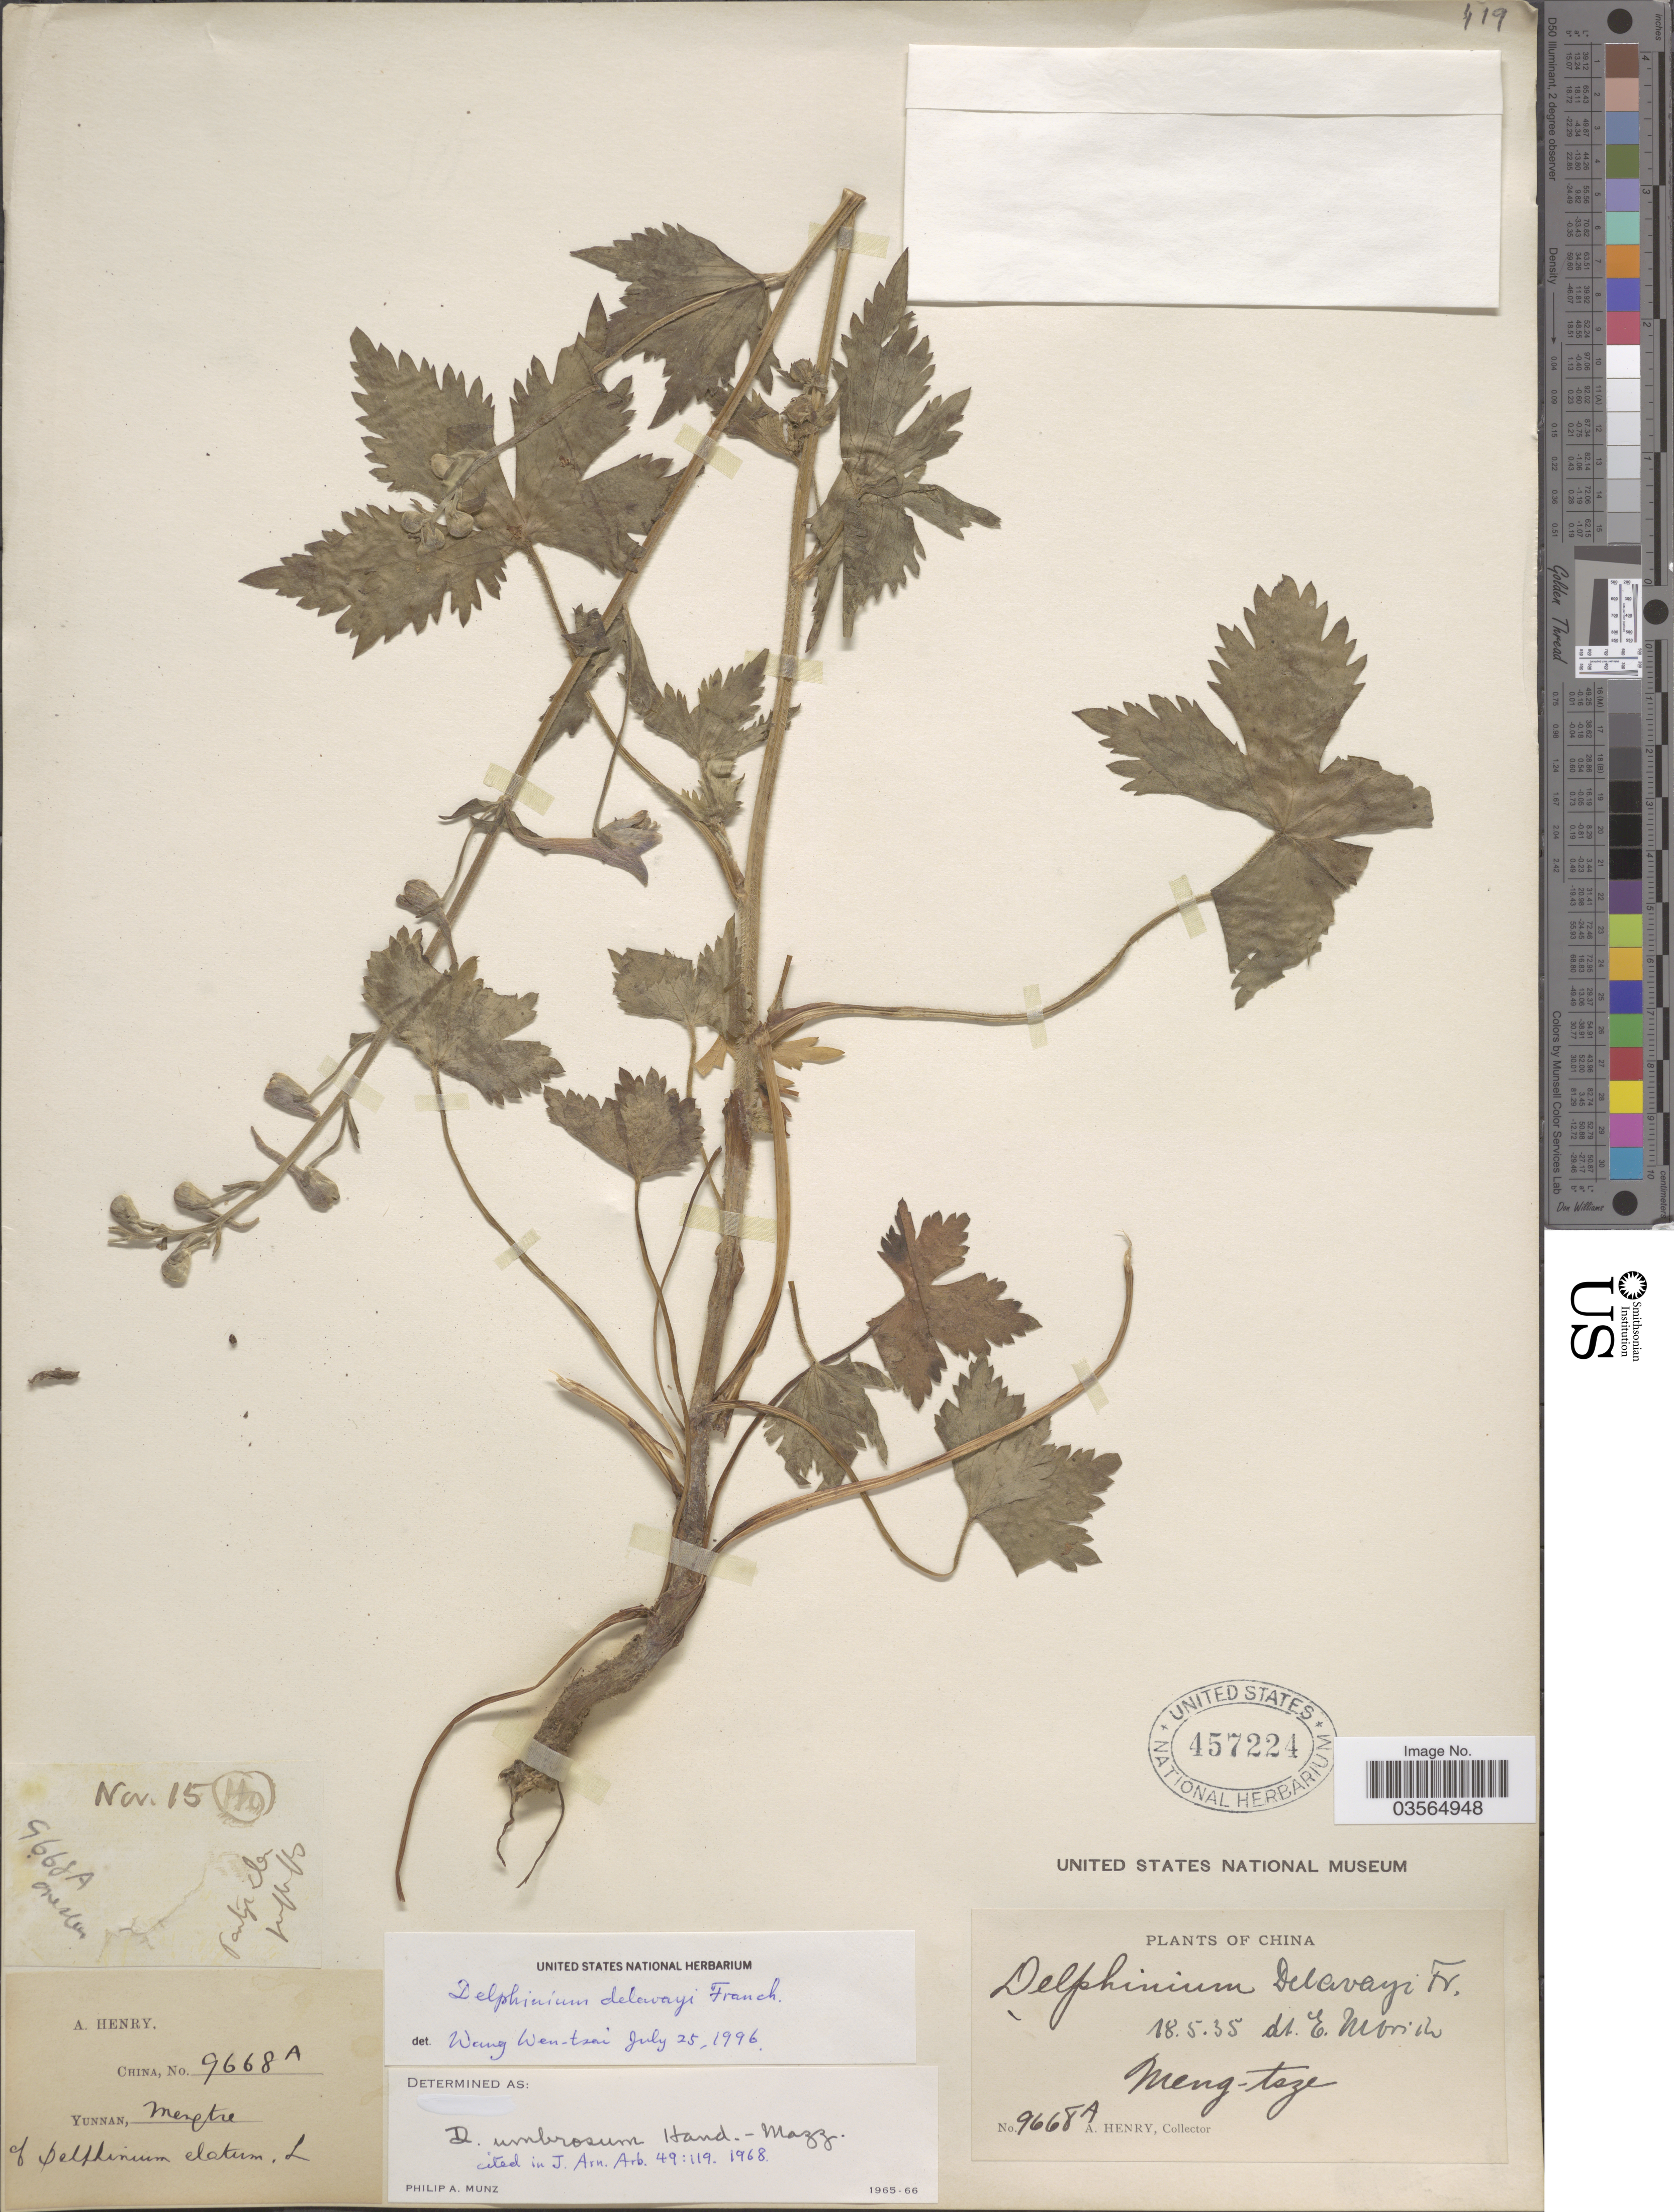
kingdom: Plantae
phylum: Tracheophyta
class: Magnoliopsida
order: Ranunculales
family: Ranunculaceae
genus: Delphinium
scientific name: Delphinium delavayi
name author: Franch.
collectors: A. Henry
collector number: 9668 A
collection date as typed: Transcribed d/m/y: /11/15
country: China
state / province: Yunnan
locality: Meng-tsze.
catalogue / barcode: US 457224